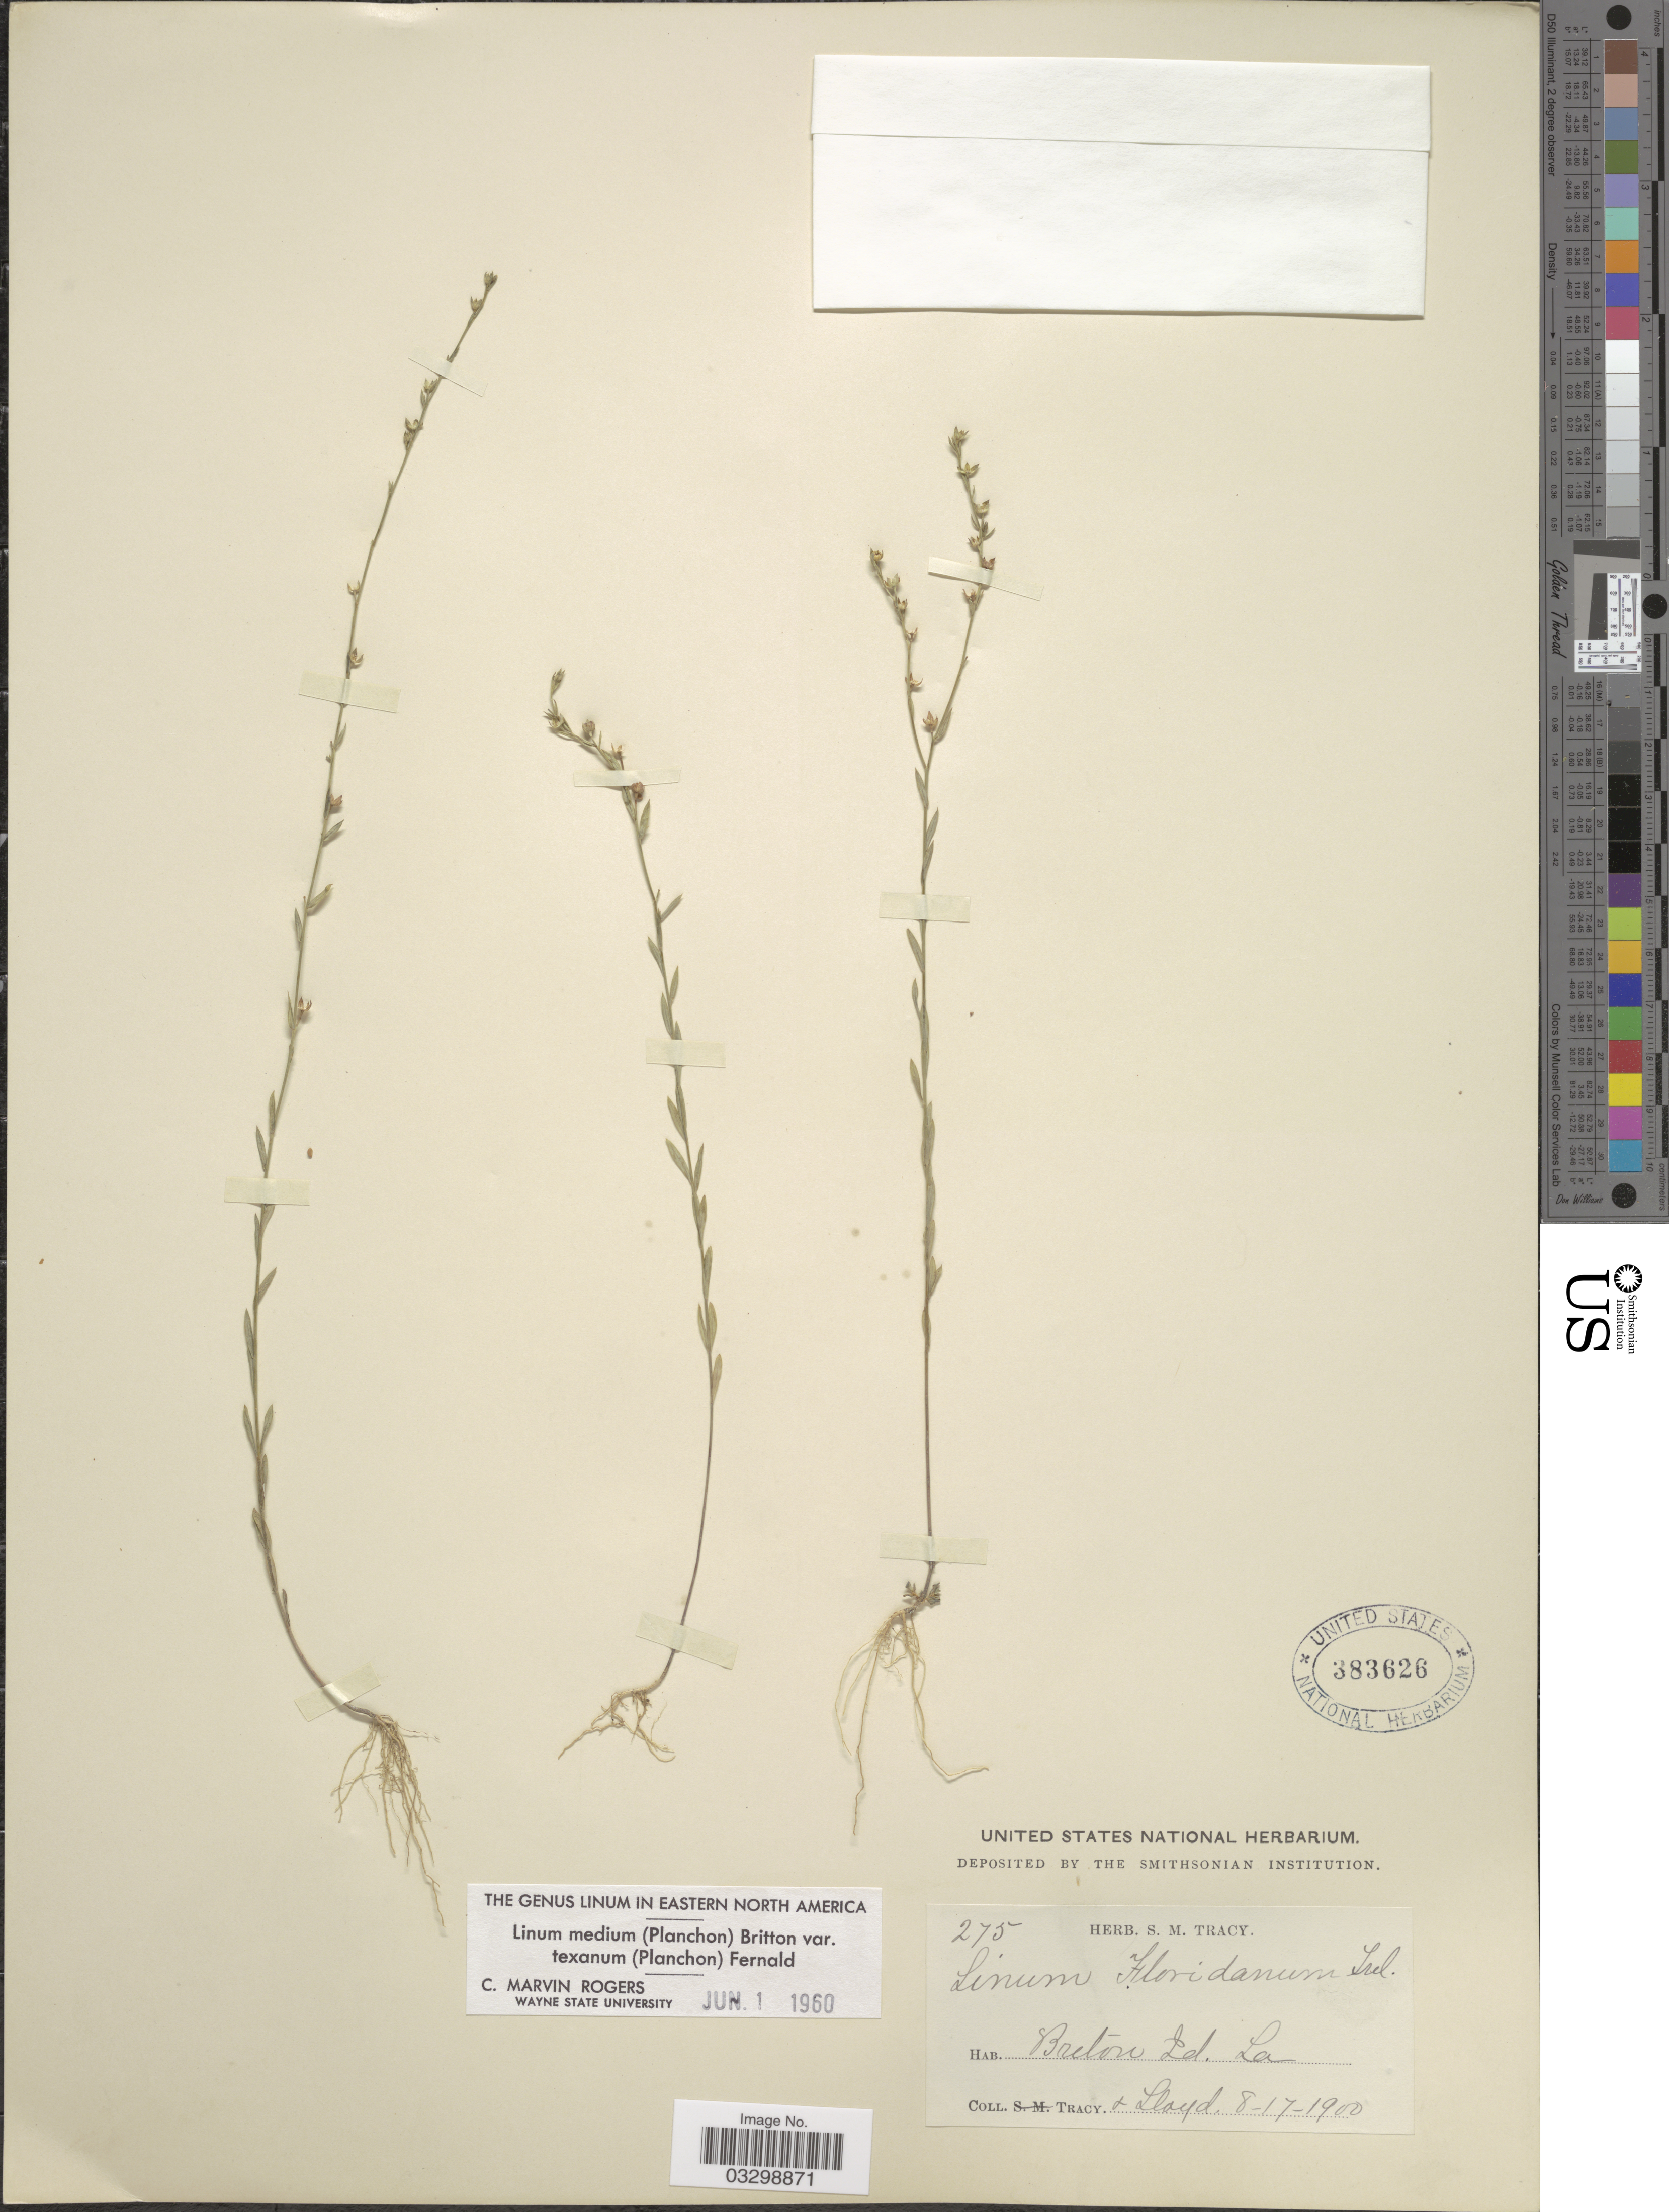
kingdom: Plantae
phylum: Tracheophyta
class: Magnoliopsida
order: Malpighiales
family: Linaceae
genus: Linum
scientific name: Linum medium var. texanum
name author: (Planch.) Fernald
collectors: -. Tracy & -- Lloyd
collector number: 275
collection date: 1900-08-17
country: United States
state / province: Louisiana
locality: Breton Id.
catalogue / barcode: US 383626